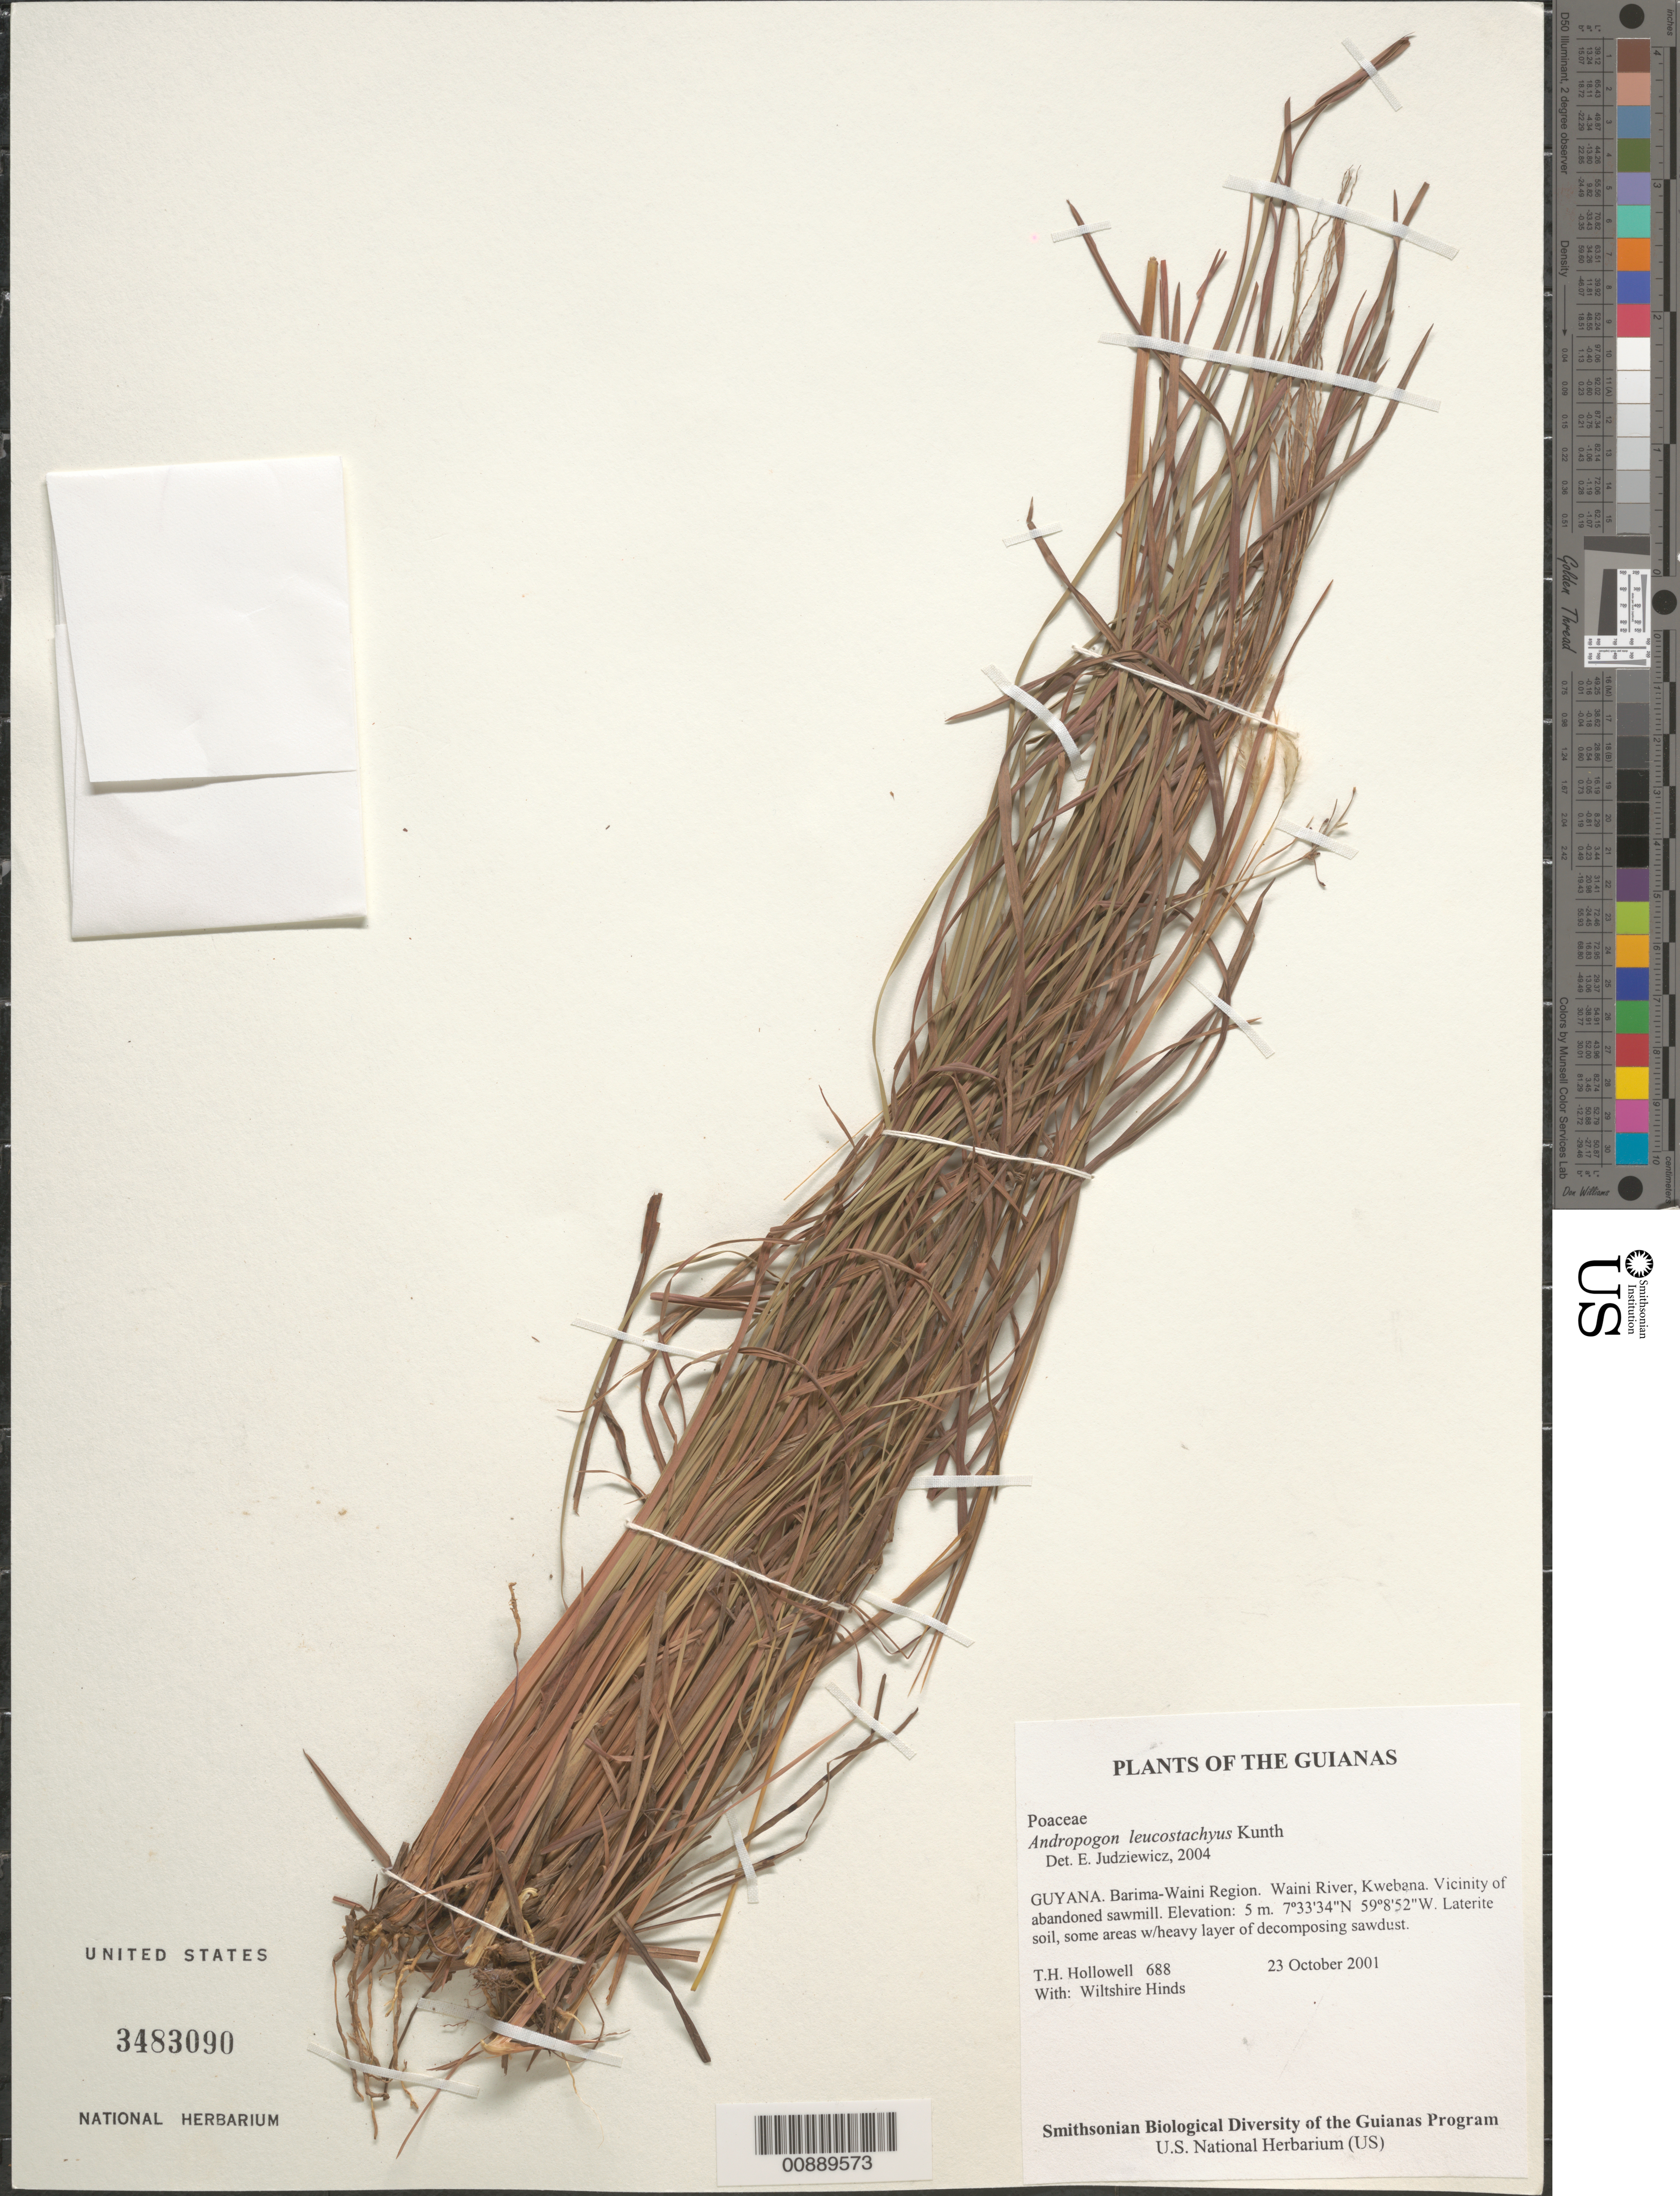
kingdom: Plantae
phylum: Tracheophyta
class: Liliopsida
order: Poales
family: Poaceae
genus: Andropogon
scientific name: Andropogon leucostachyus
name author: Kunth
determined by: Judziewicz, E. J.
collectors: T. Hollowell & W. Hinds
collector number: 688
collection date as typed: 23 October 2001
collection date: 2001-10-23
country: Guyana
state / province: Barima-Waini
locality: Waini River, Kwebana. Vicinity of abandoned sawmill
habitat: Laterite soil, some areas w/heavy layer of decomposing sawdust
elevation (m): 5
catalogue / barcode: US 3483090